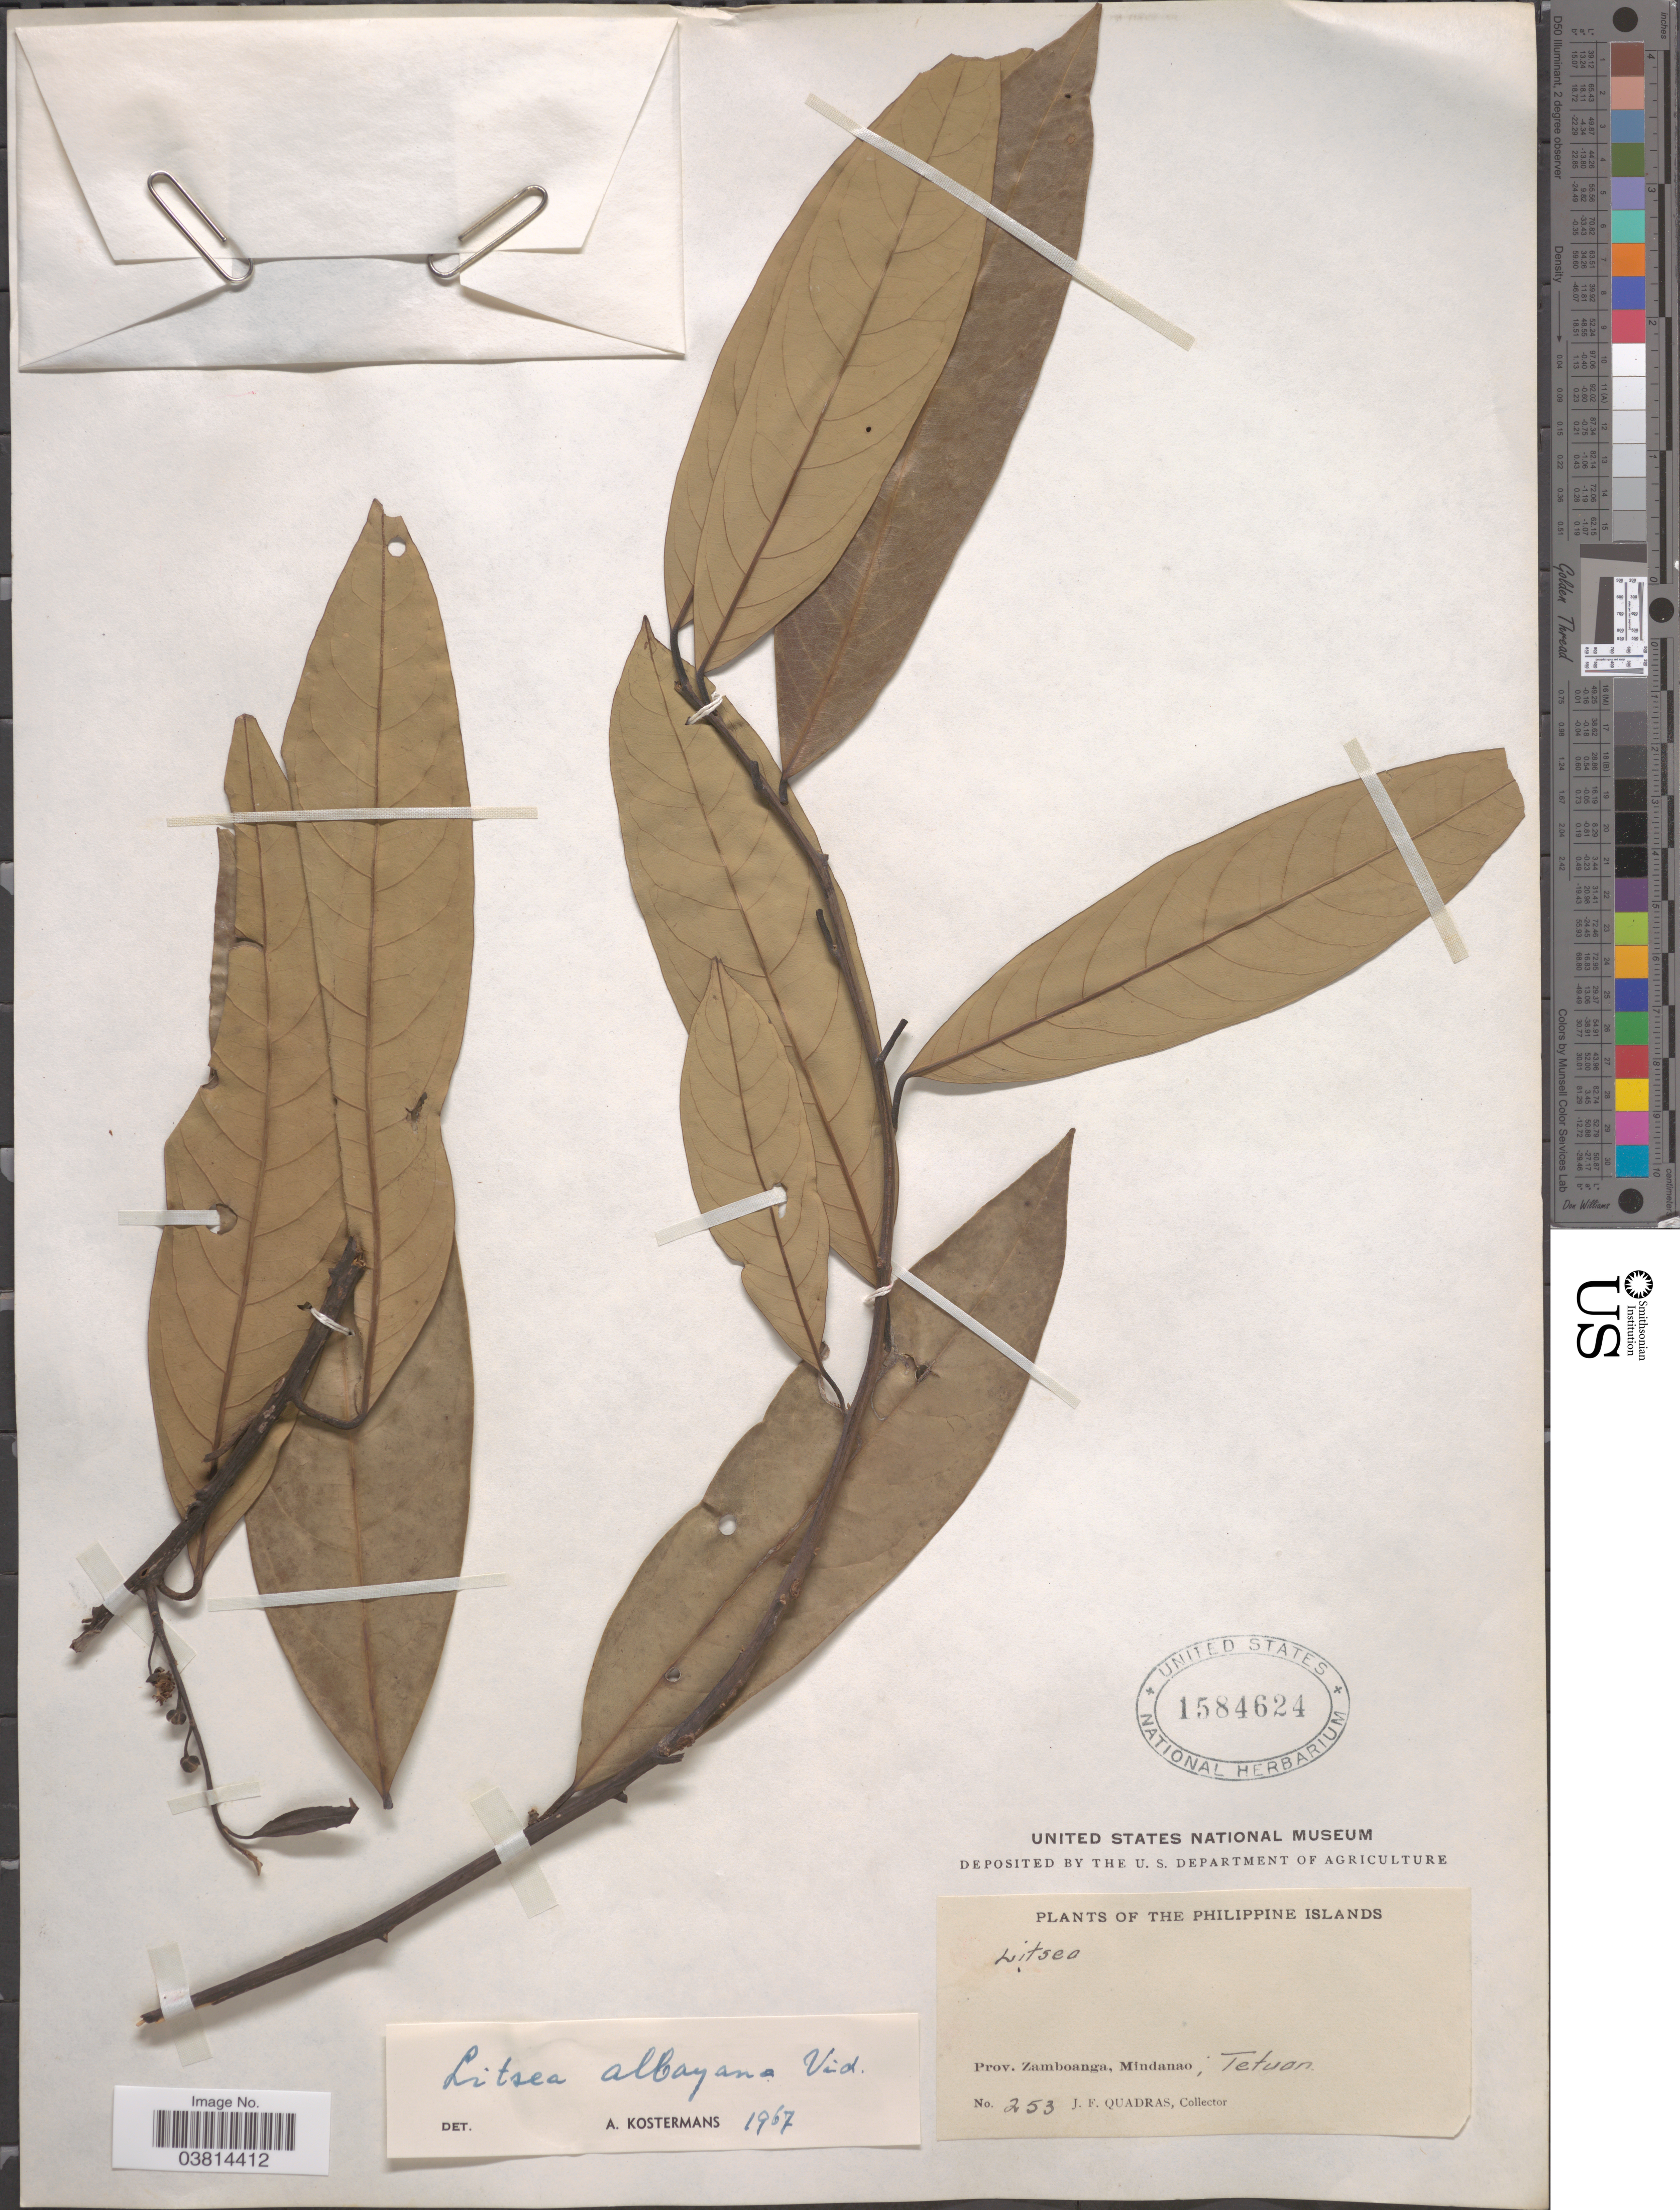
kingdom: Plantae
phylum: Tracheophyta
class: Magnoliopsida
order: Laurales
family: Lauraceae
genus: Litsea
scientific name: Litsea albayana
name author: S. Vidal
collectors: J. Quadras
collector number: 253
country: Philippines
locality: Prov. Zamboanga, Mindanao, Tetuan.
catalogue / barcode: US 1584624